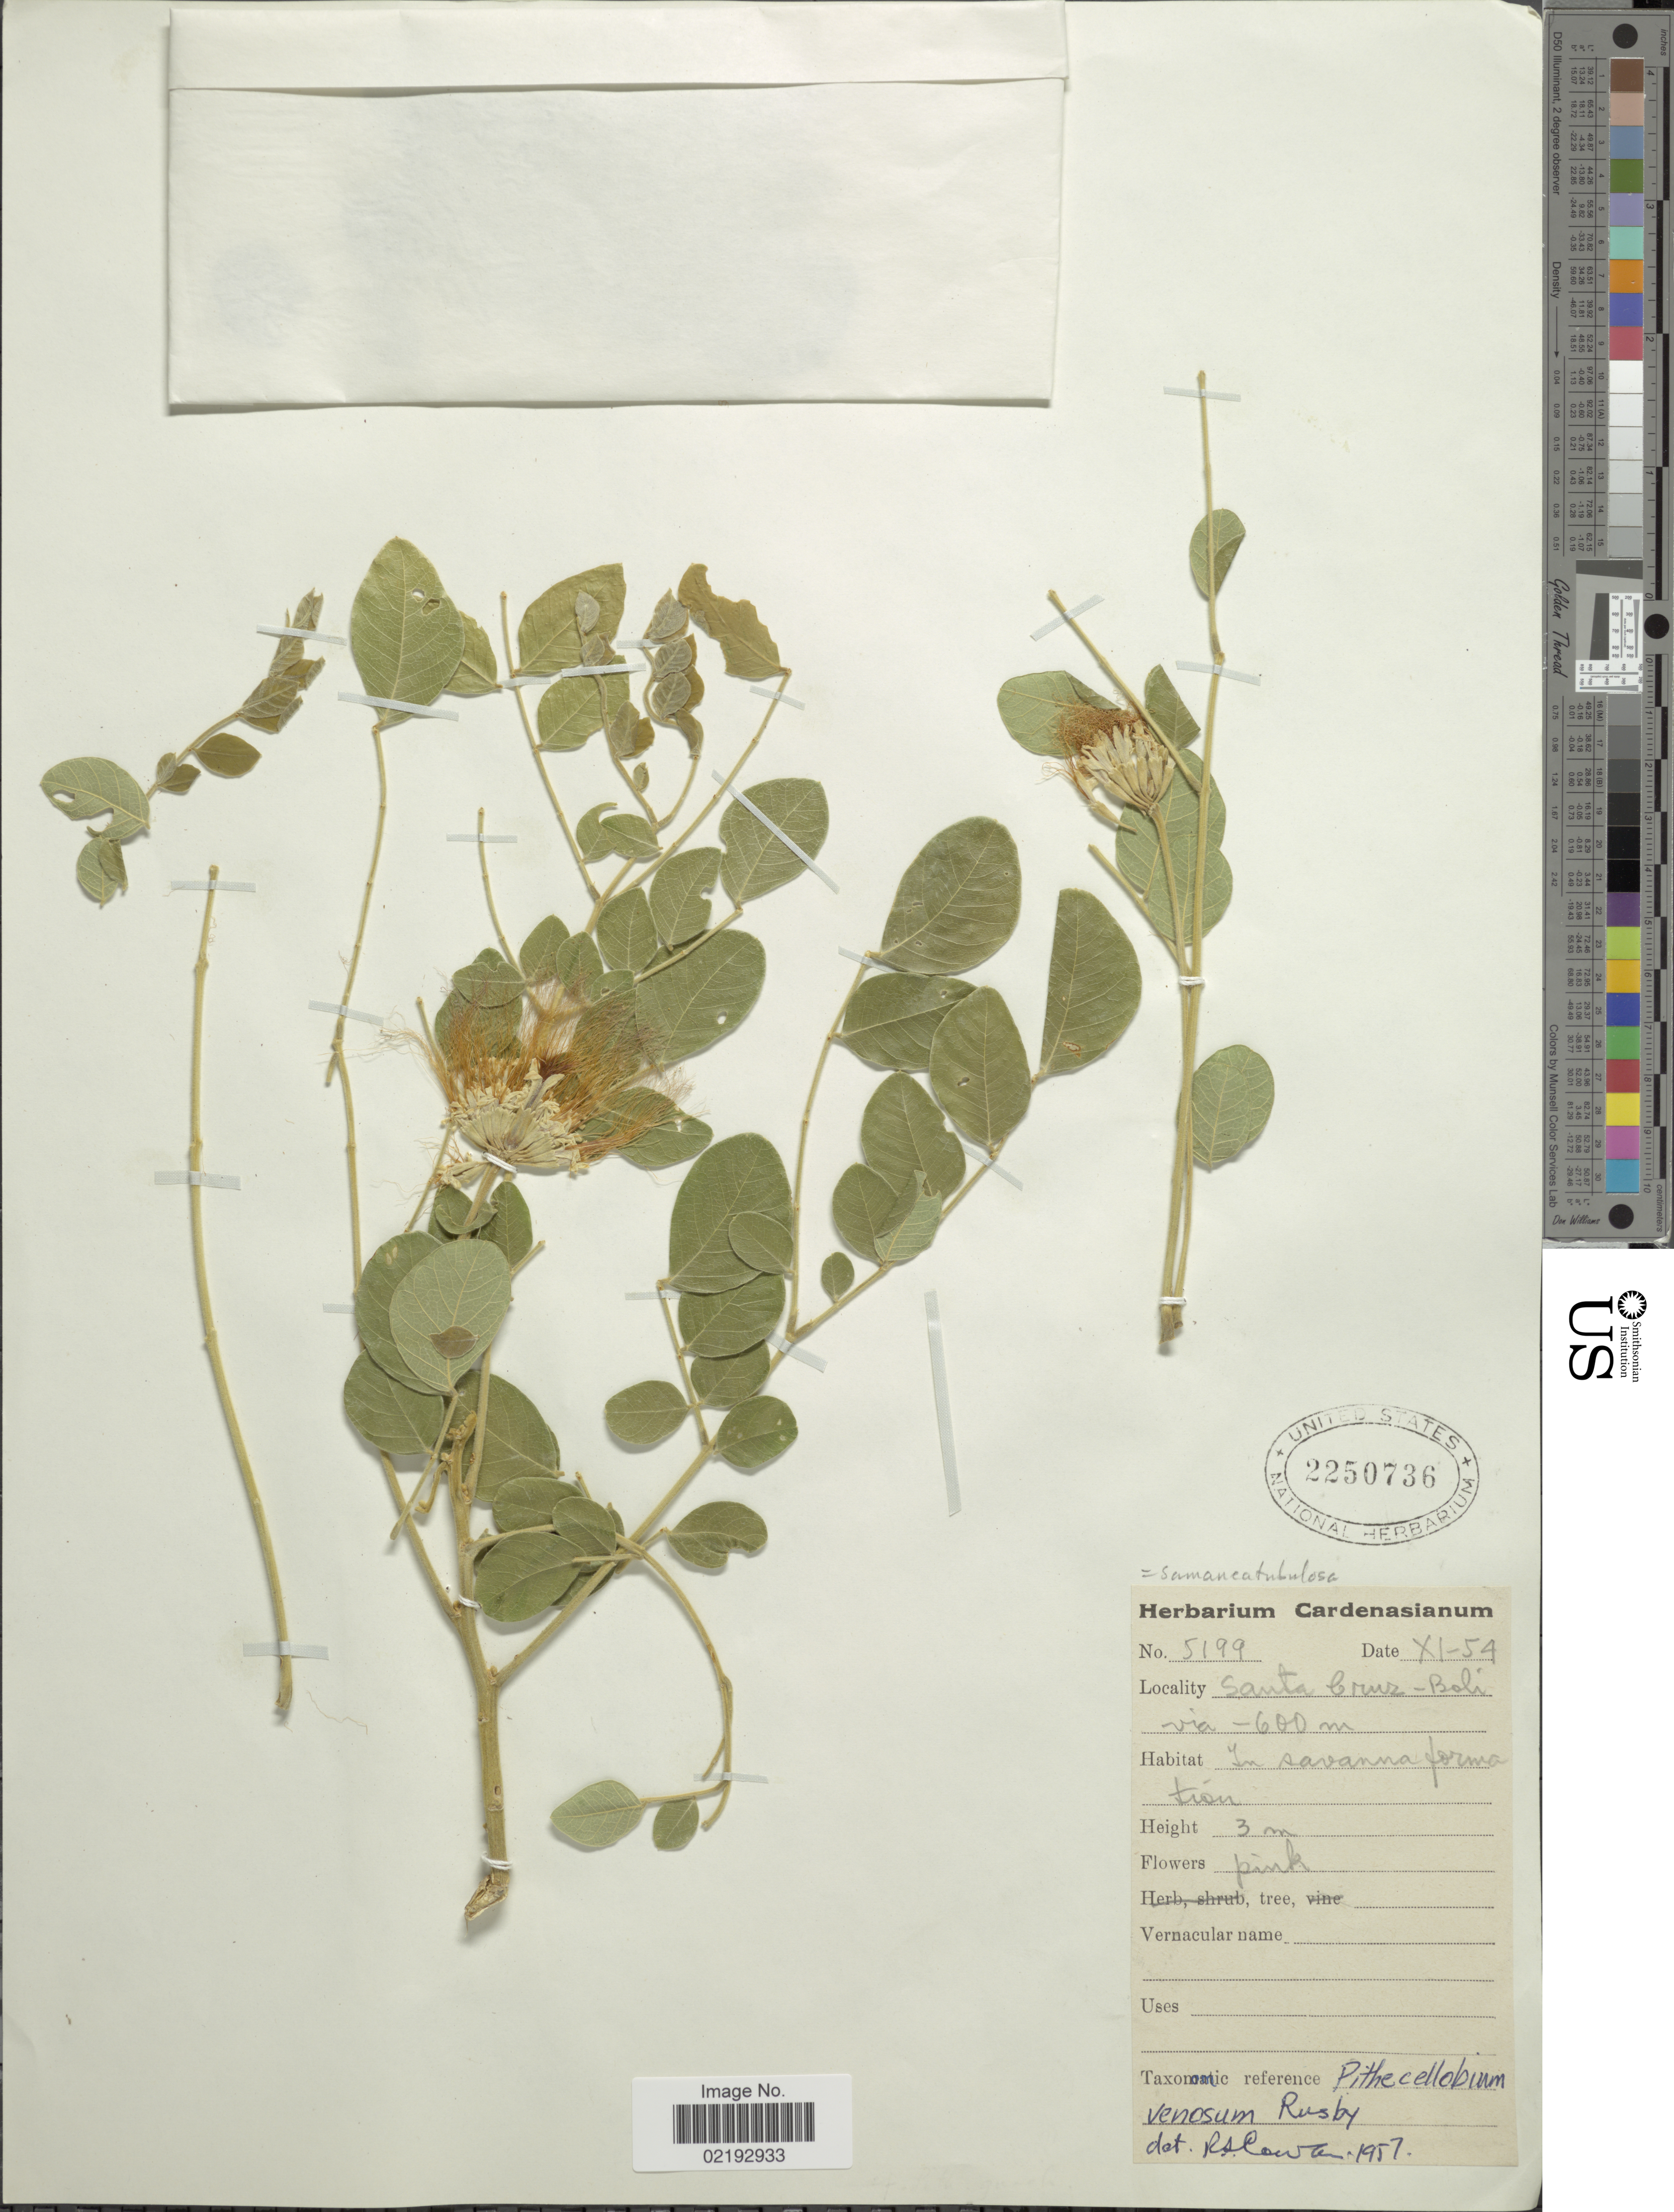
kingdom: Plantae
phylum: Tracheophyta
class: Magnoliopsida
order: Fabales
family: Fabaceae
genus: Samanea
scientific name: Samanea tubulosa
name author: (Benth.) Barneby & J.W. Grimes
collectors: ex herb. Cardenasianum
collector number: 5199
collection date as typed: Transcribed d/m/y: /11/54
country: Bolivia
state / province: Santa Cruz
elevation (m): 600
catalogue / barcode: US 2250736